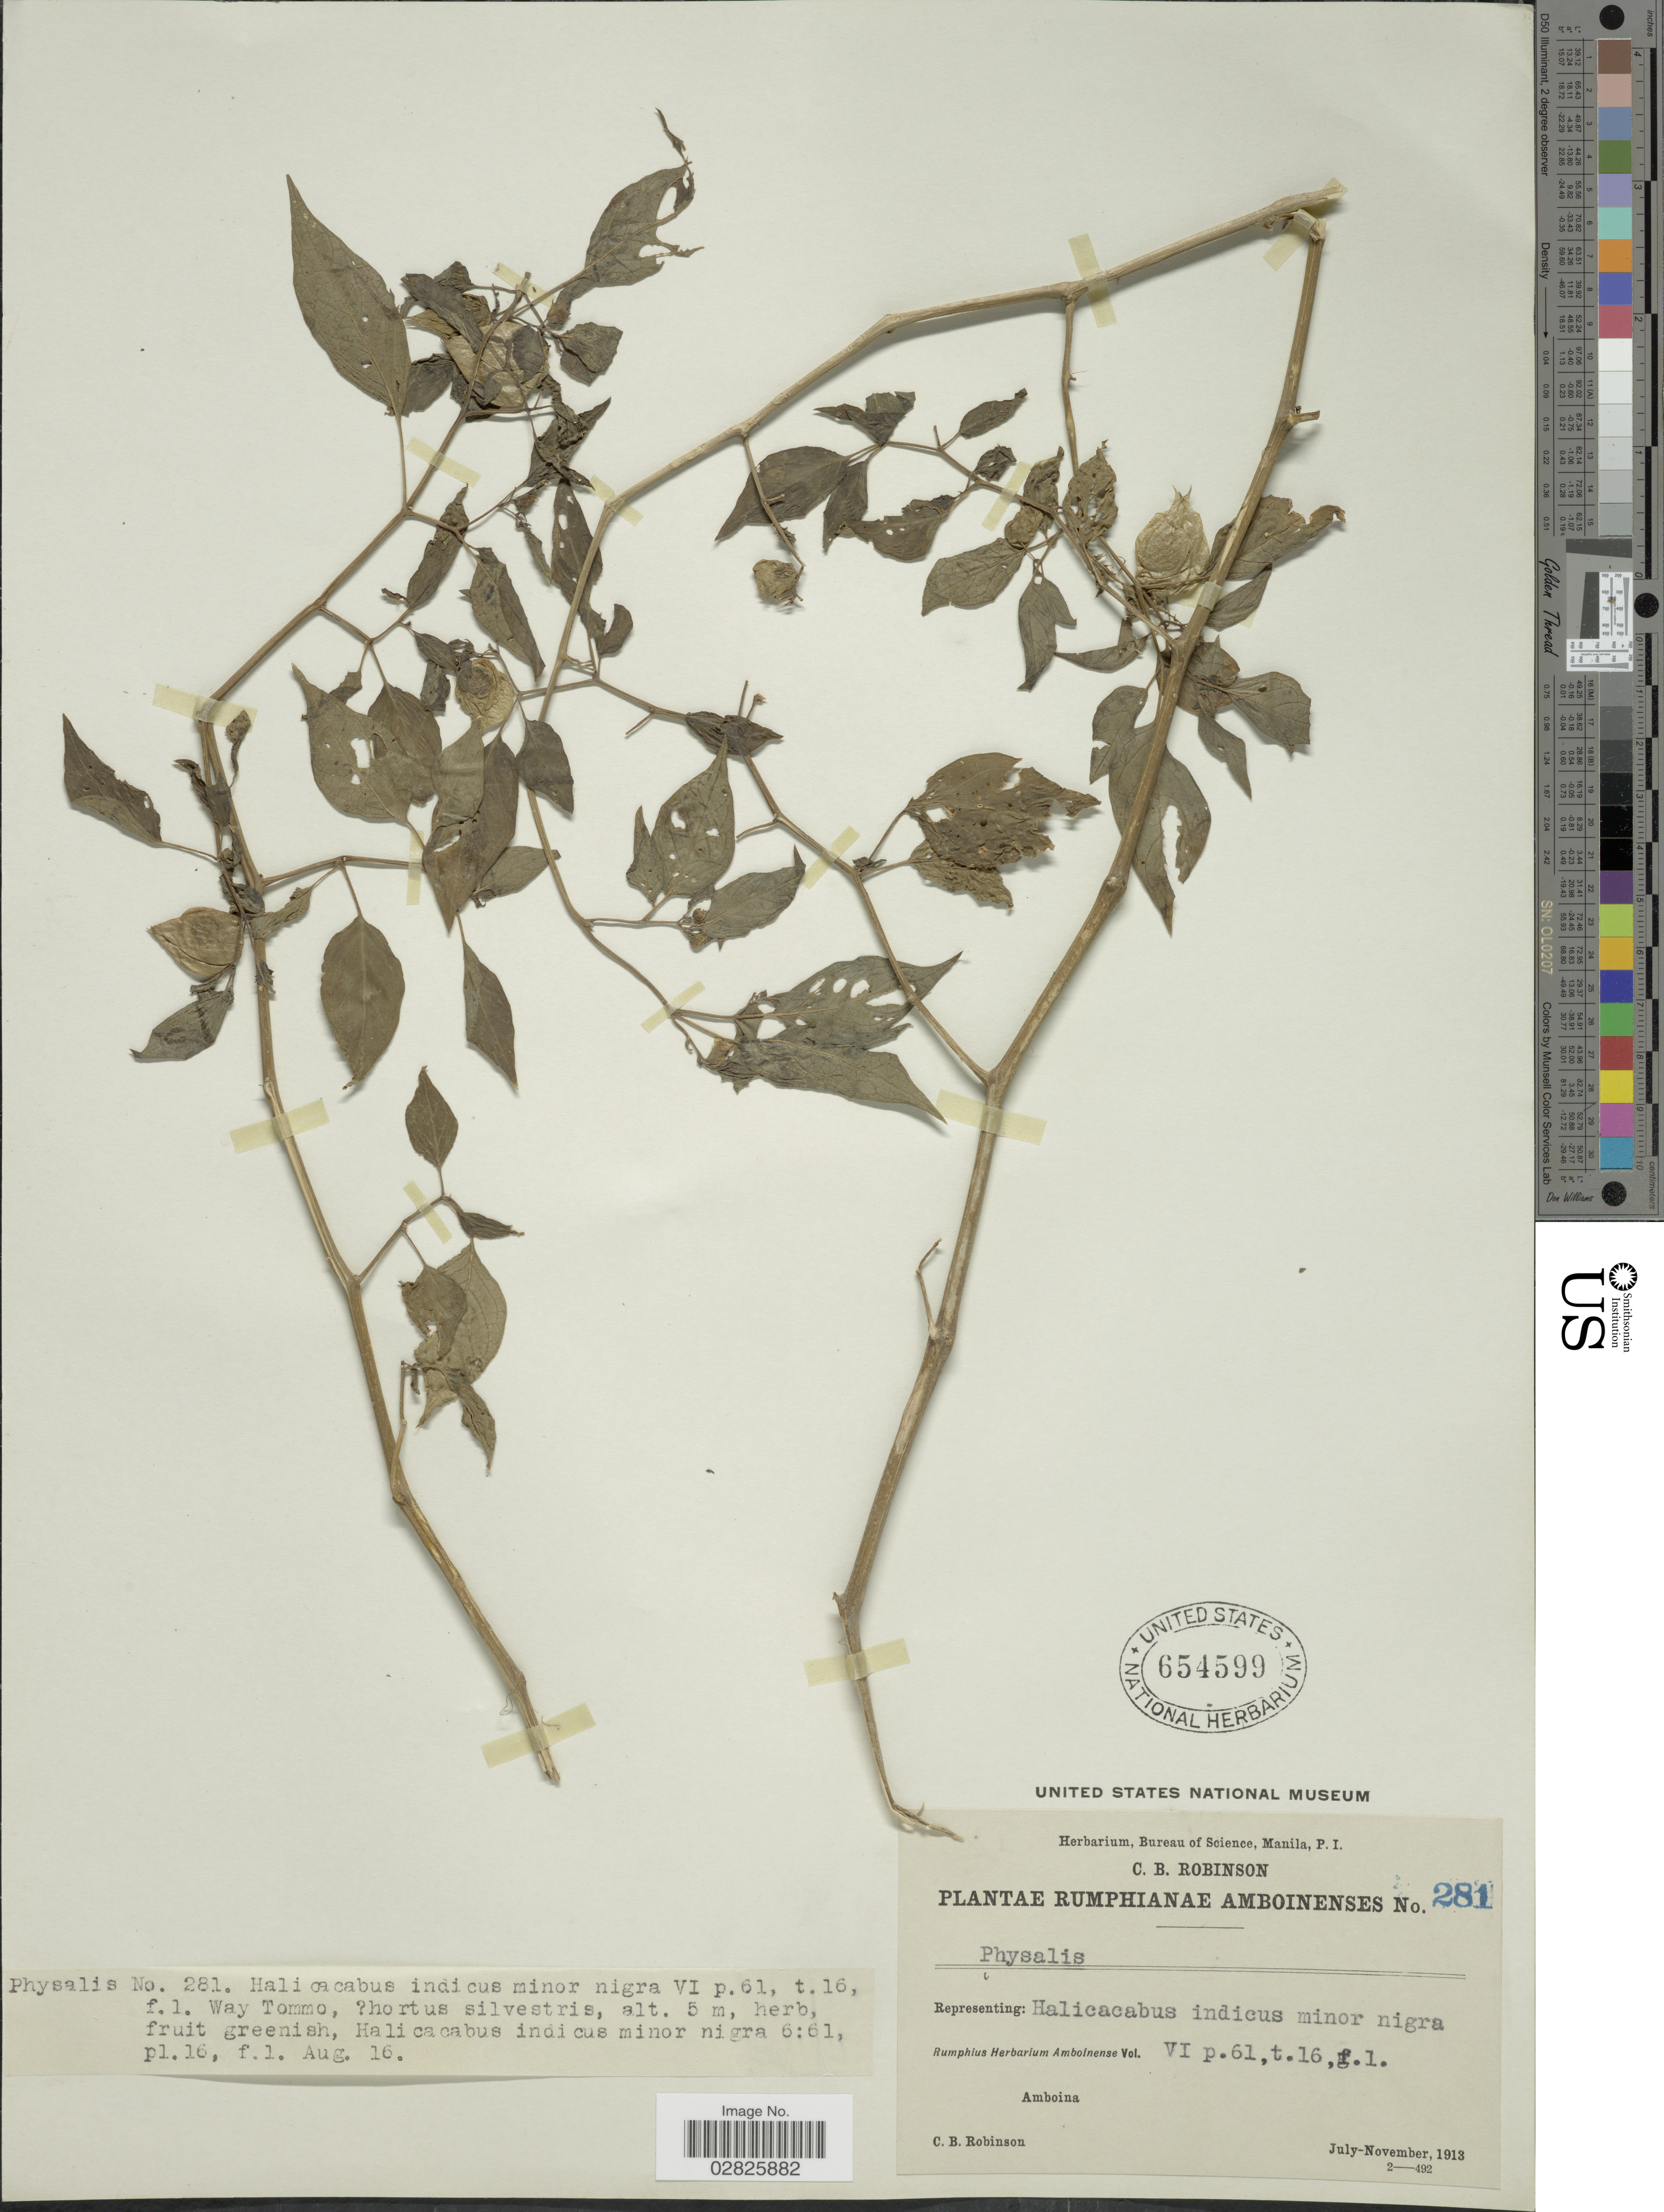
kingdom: Plantae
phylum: Tracheophyta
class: Magnoliopsida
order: Solanales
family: Solanaceae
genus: Physalis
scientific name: Physalis angulata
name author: L.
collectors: C. Robinson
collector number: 281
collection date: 1913-07/1913-11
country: Philippines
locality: Rumphianae Amboinenses. Amboina.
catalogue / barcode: US 654599